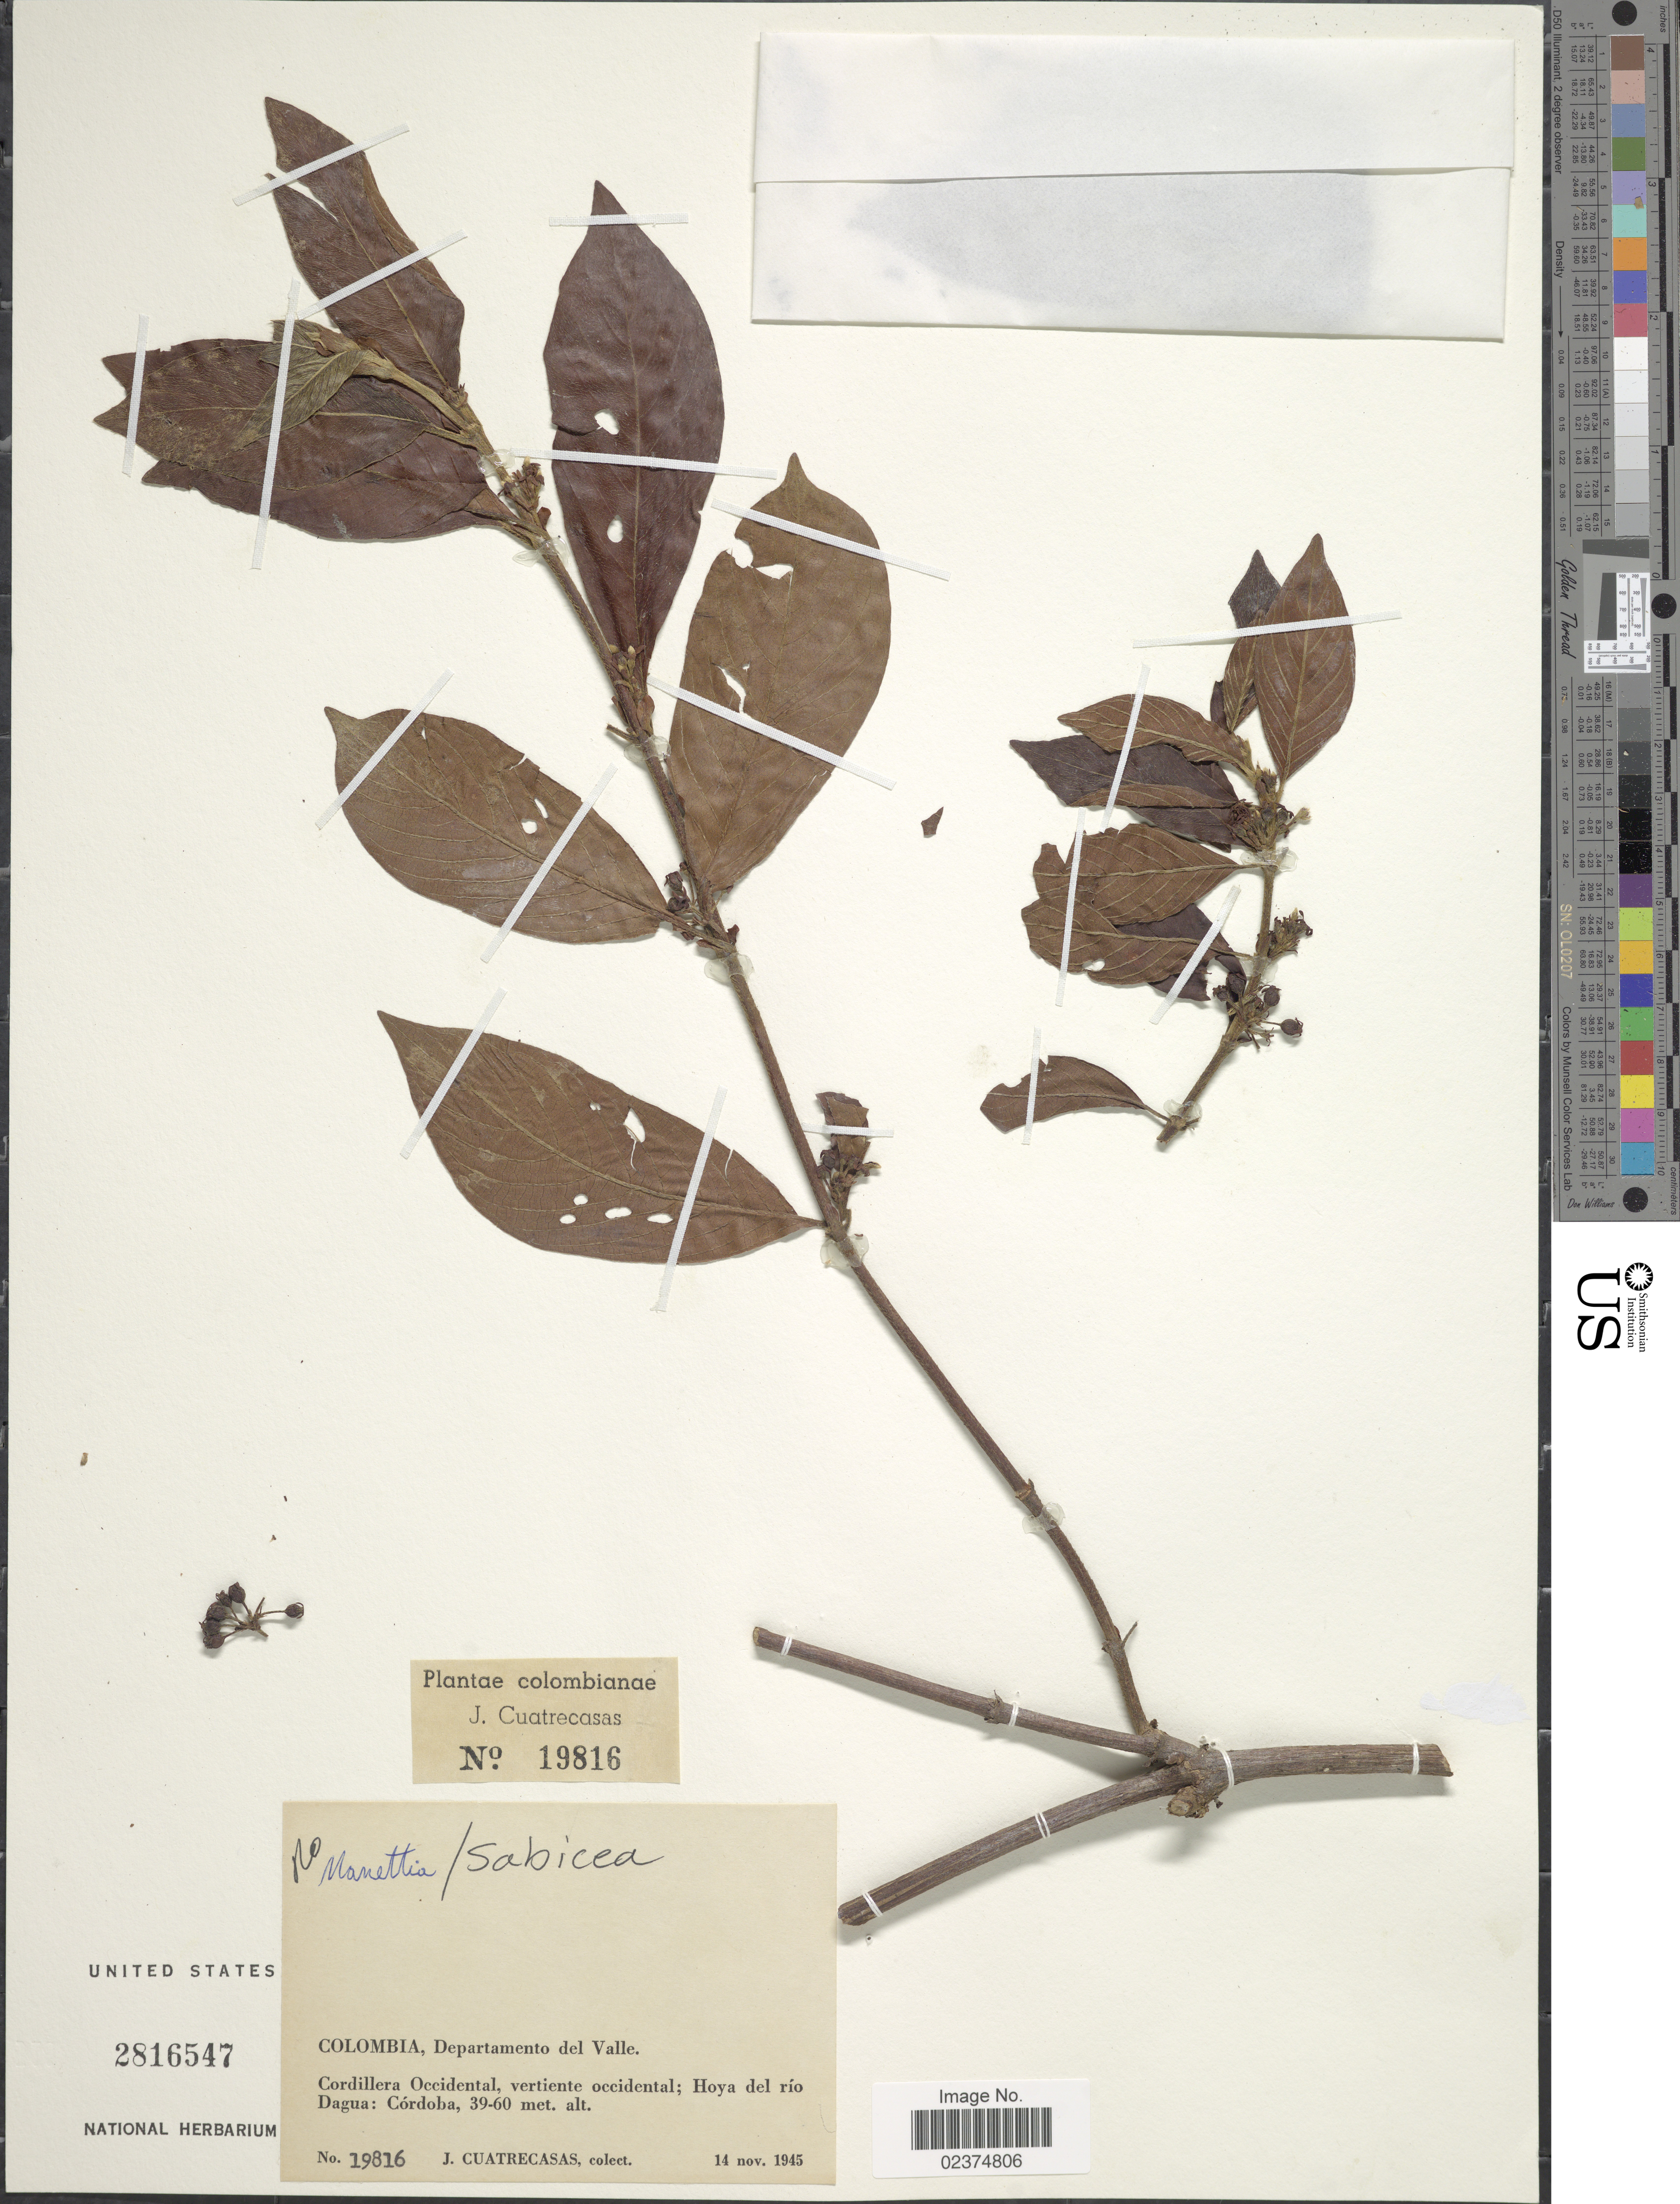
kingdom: Plantae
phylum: Tracheophyta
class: Magnoliopsida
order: Gentianales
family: Rubiaceae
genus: Sabicea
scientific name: Sabicea sp.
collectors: J. Cuatrecasas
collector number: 19816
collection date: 1945-11-14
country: Colombia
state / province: Valle del Cauca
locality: Departamento del Valle. Cordillera Occidental, vertiente occidental; Hoya del rio Dagua: Cordoba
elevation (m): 39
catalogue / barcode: US 2816547